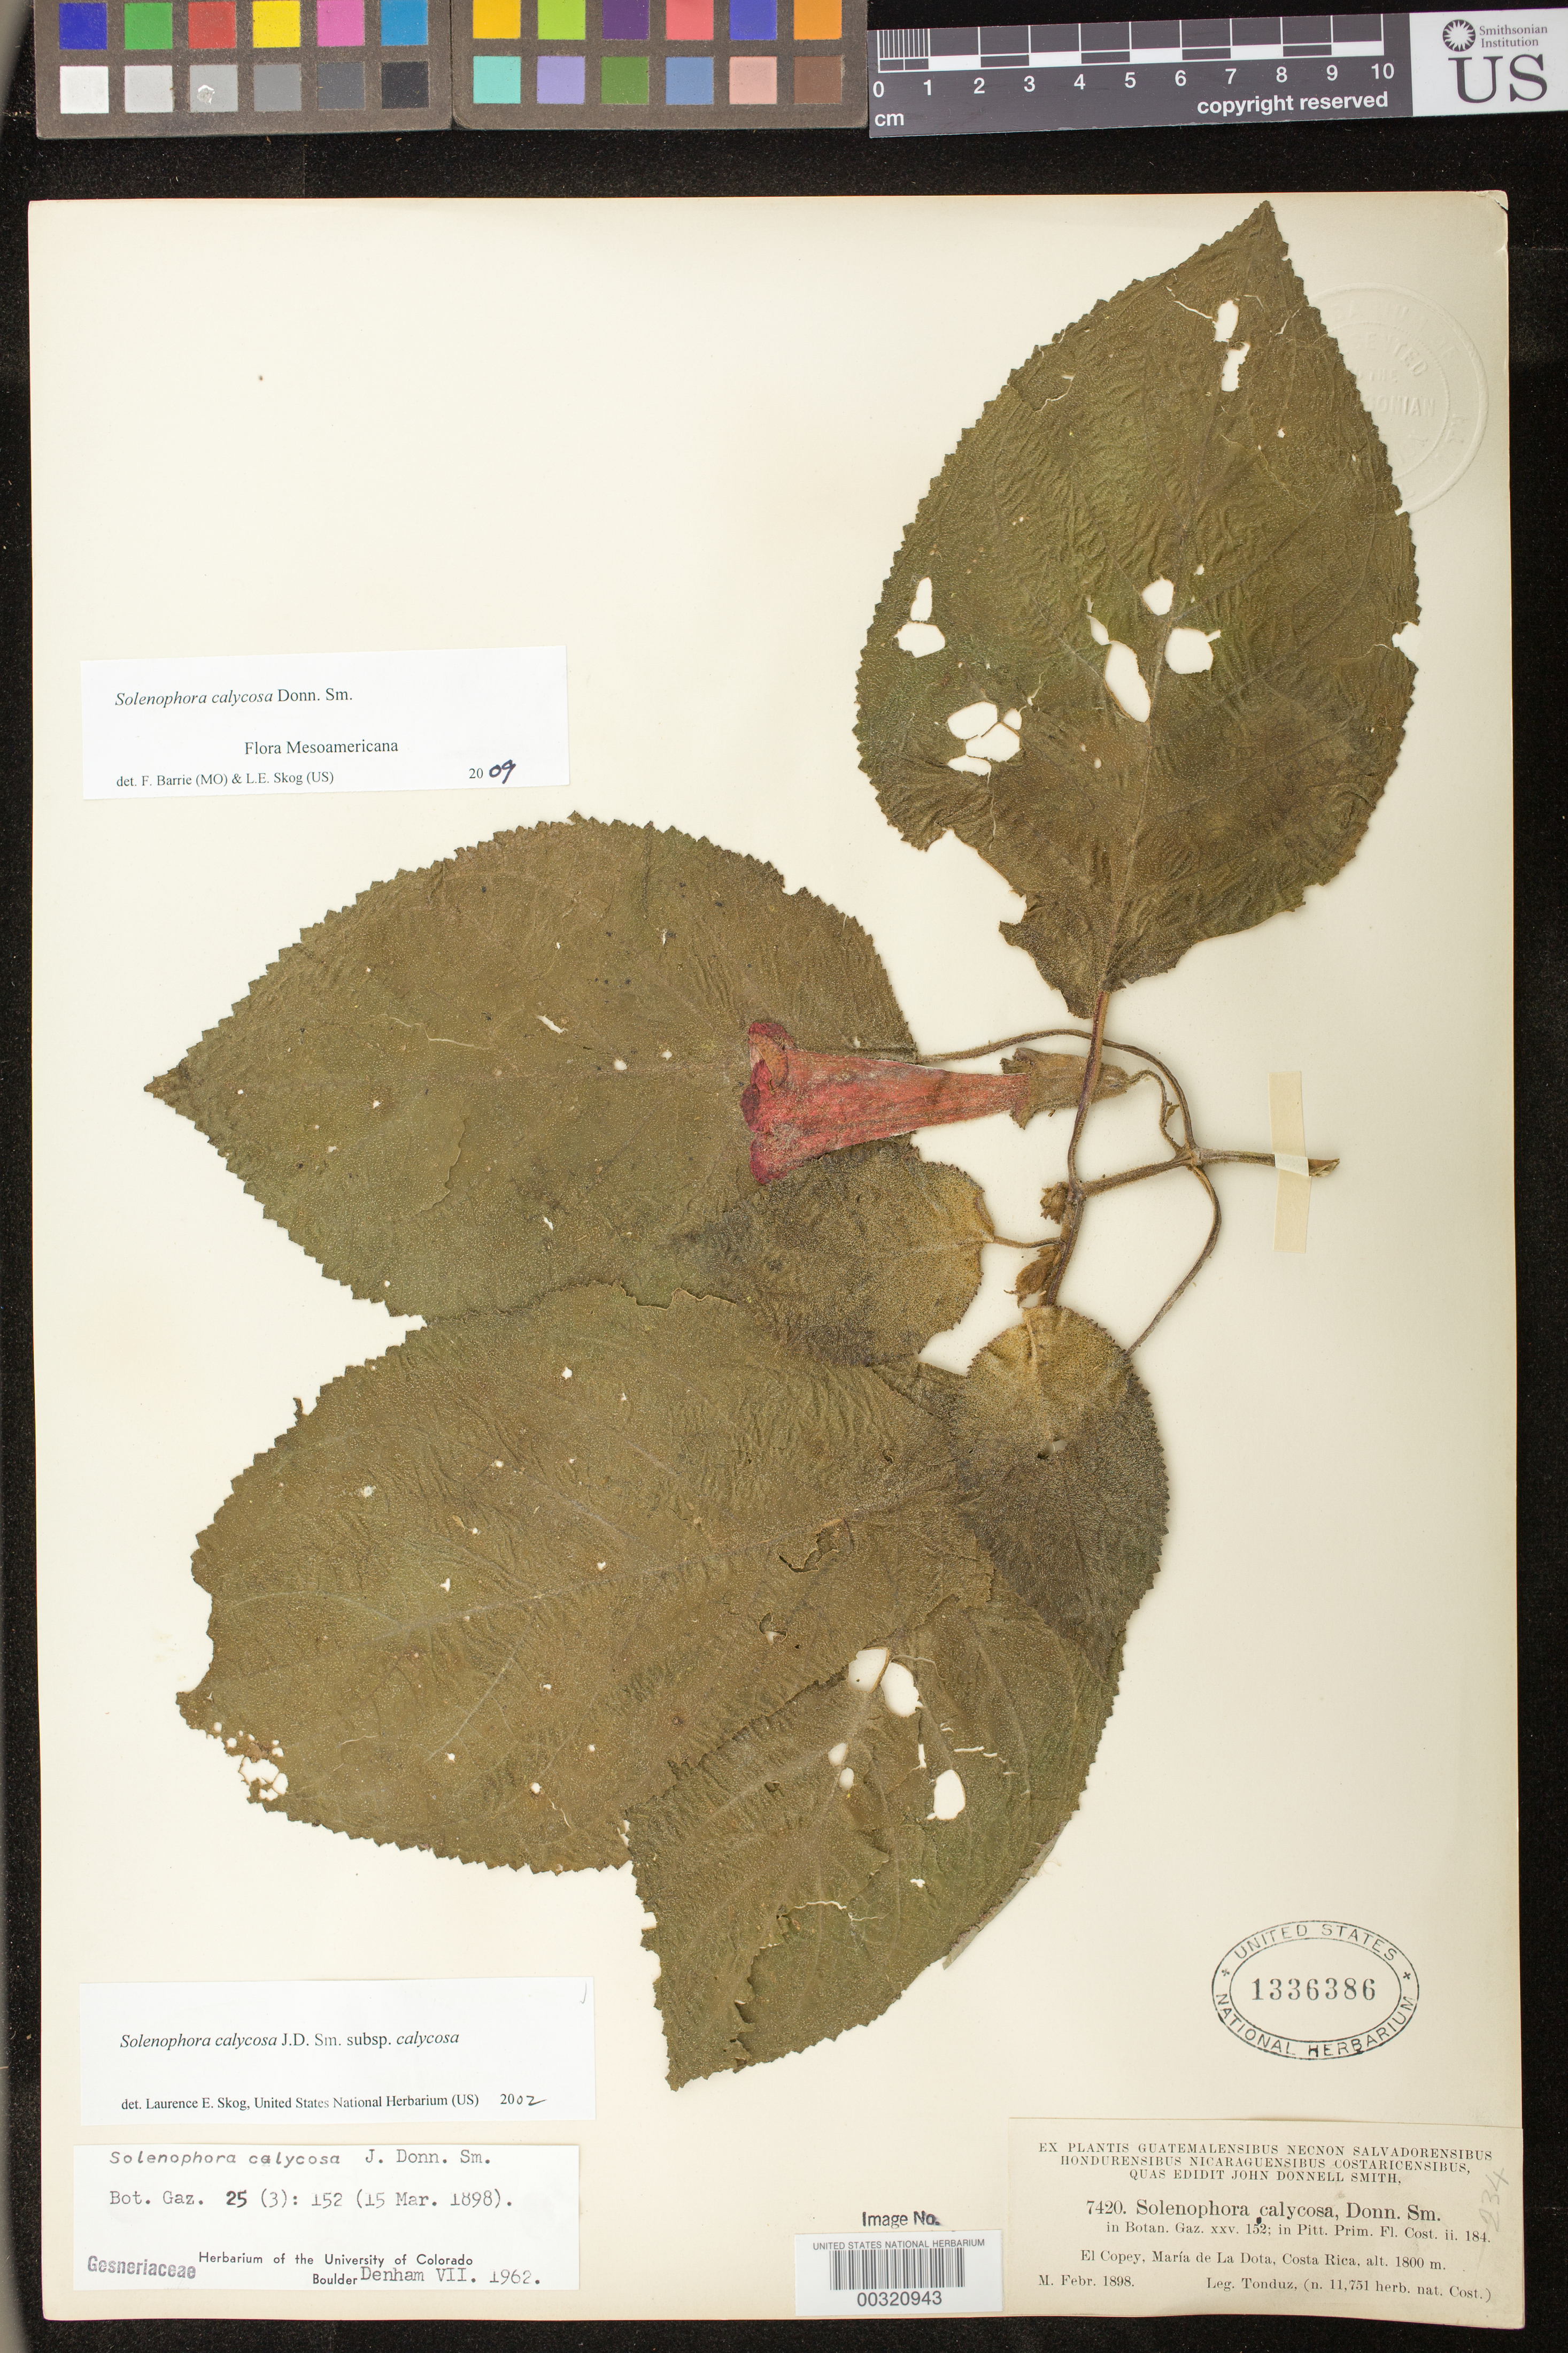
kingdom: Plantae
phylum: Tracheophyta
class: Magnoliopsida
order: Lamiales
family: Gesneriaceae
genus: Solenophora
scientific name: Solenophora calycosa Donn. Sm. subsp. calycosa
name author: (Donn. Sm.) Donn. Sm.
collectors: A. Tonduz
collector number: HNC 11751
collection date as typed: Feb 1898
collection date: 1898-02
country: Costa Rica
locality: El Copey, María de La Dota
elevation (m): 1800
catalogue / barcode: US 1336386